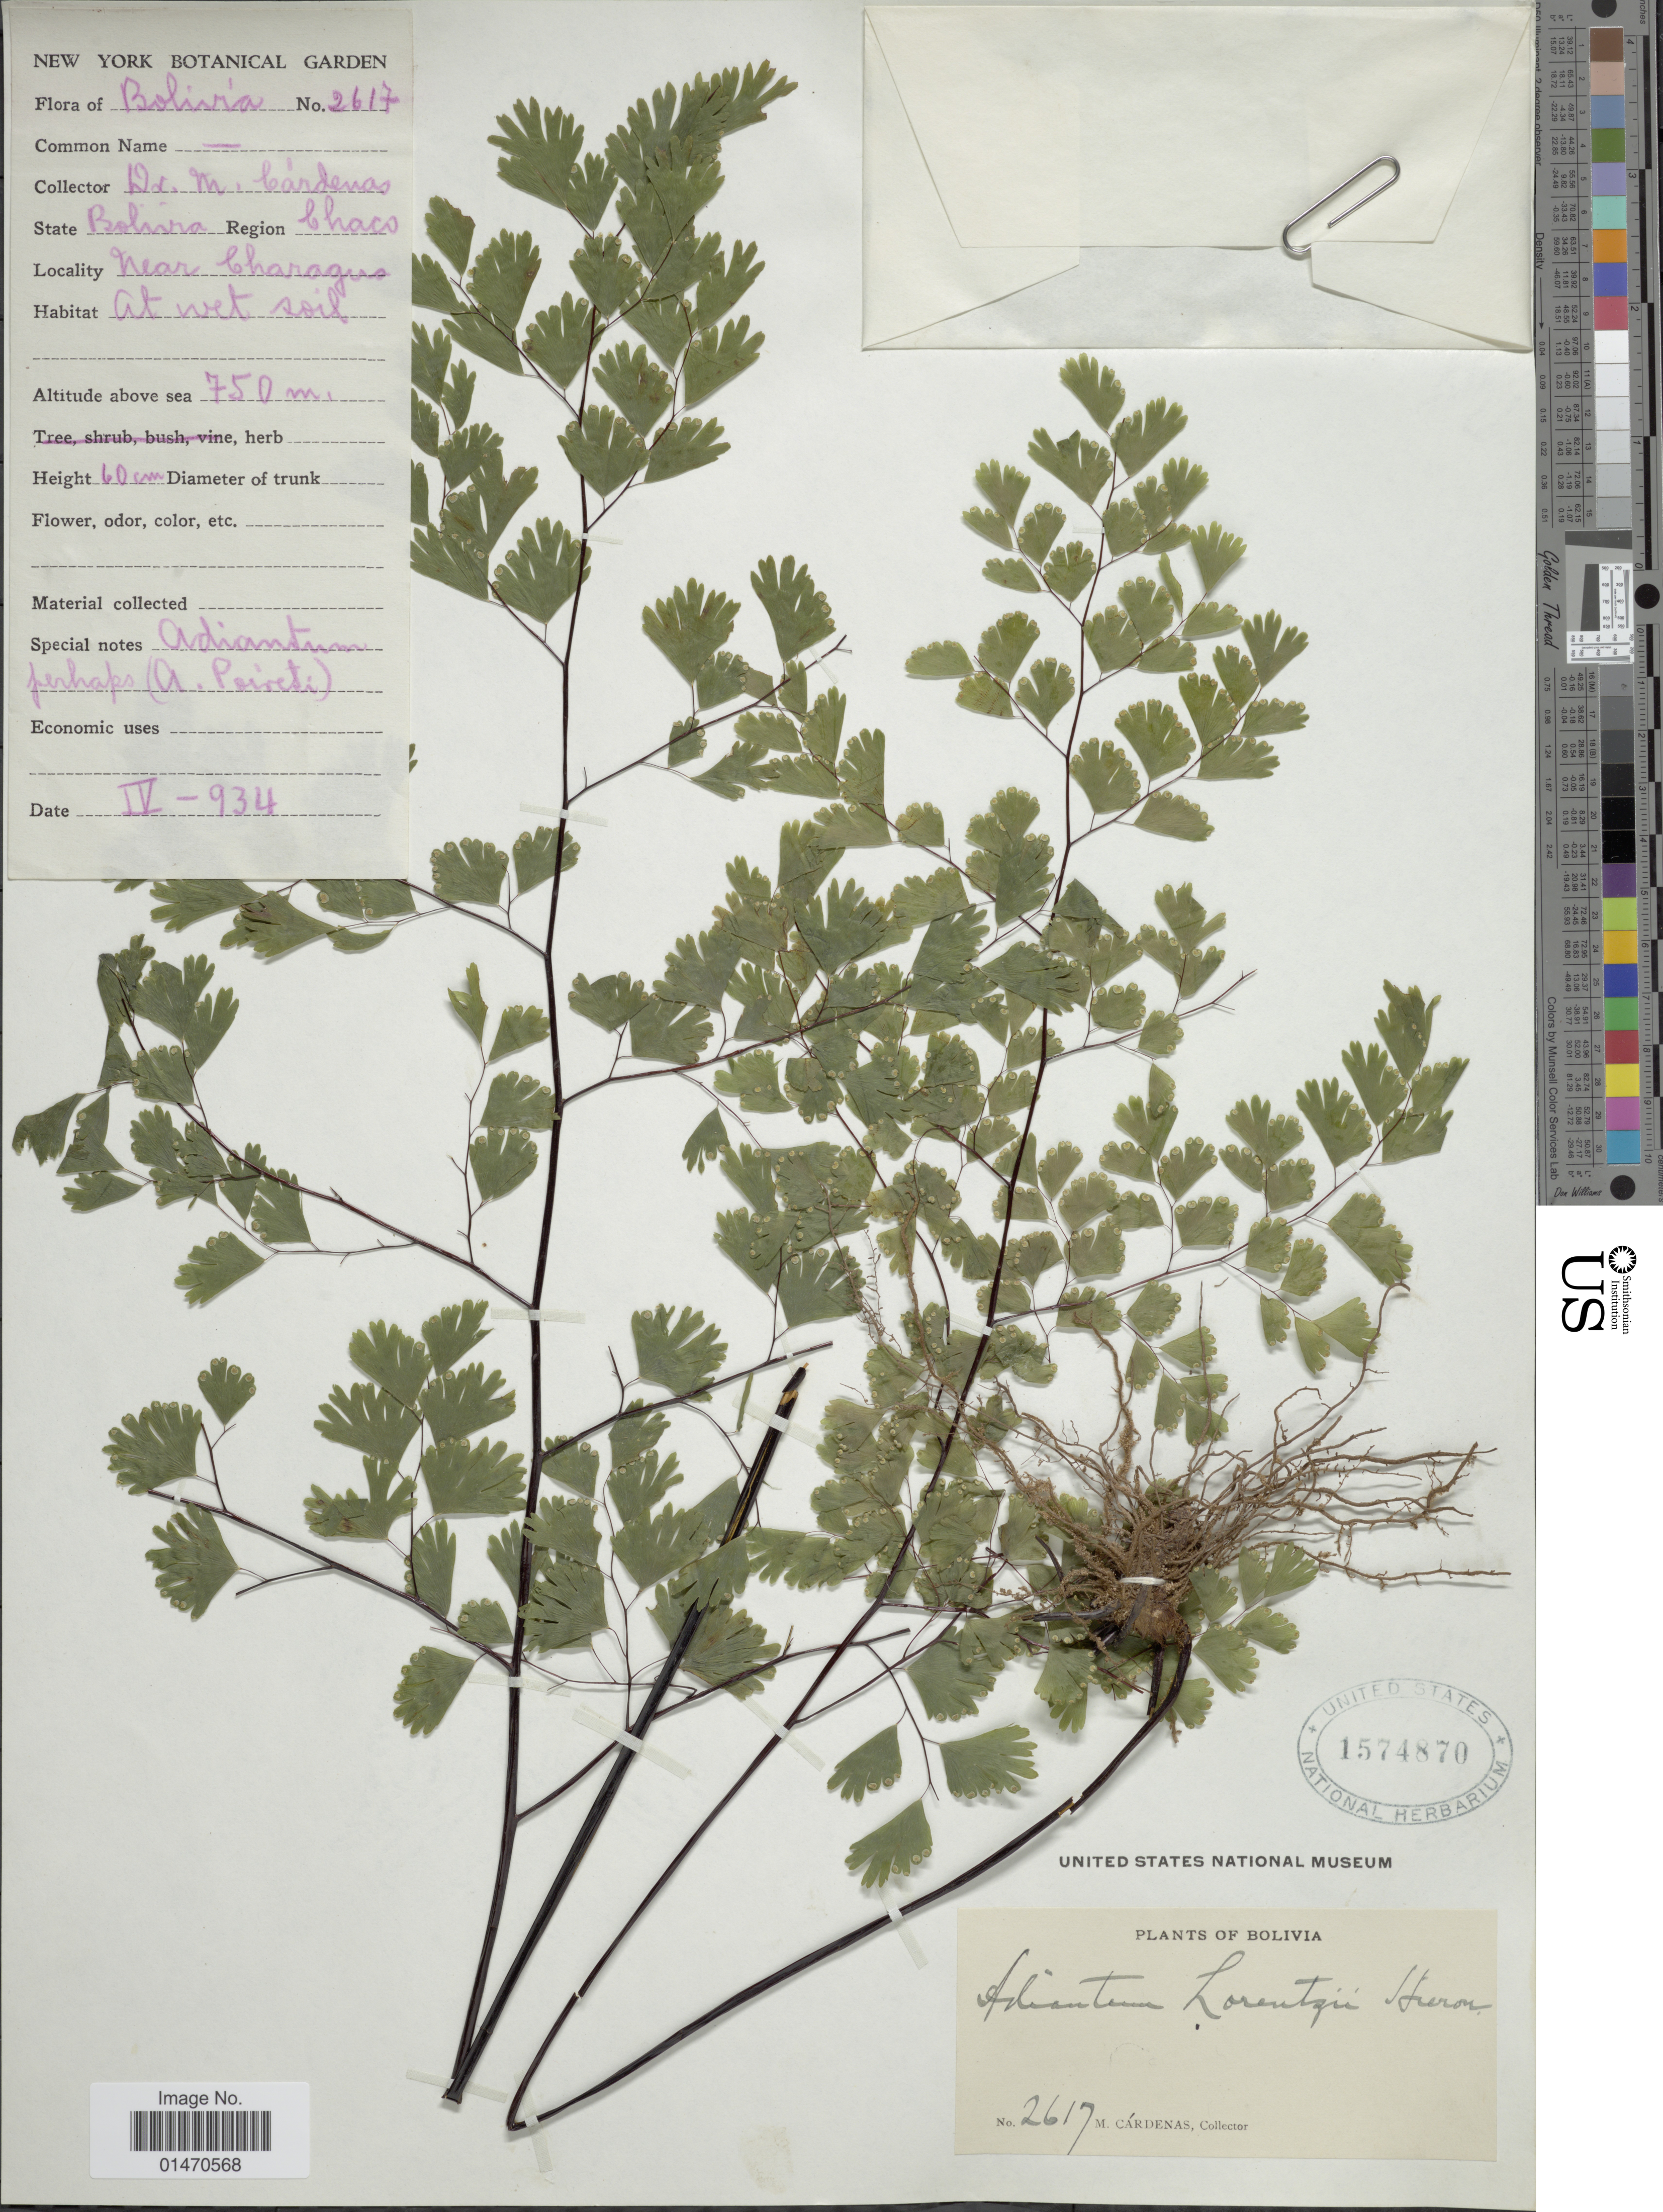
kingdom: Plantae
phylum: Tracheophyta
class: Polypodiopsida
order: Polypodiales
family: Pteridaceae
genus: Adiantum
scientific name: Adiantum lorentzii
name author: Hieron.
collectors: M. Cárdenas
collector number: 2617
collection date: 1934-04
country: Bolivia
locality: State Bolivia, Region Chaco, near Charaguas, at wet soiil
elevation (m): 750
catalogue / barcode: US 1574870